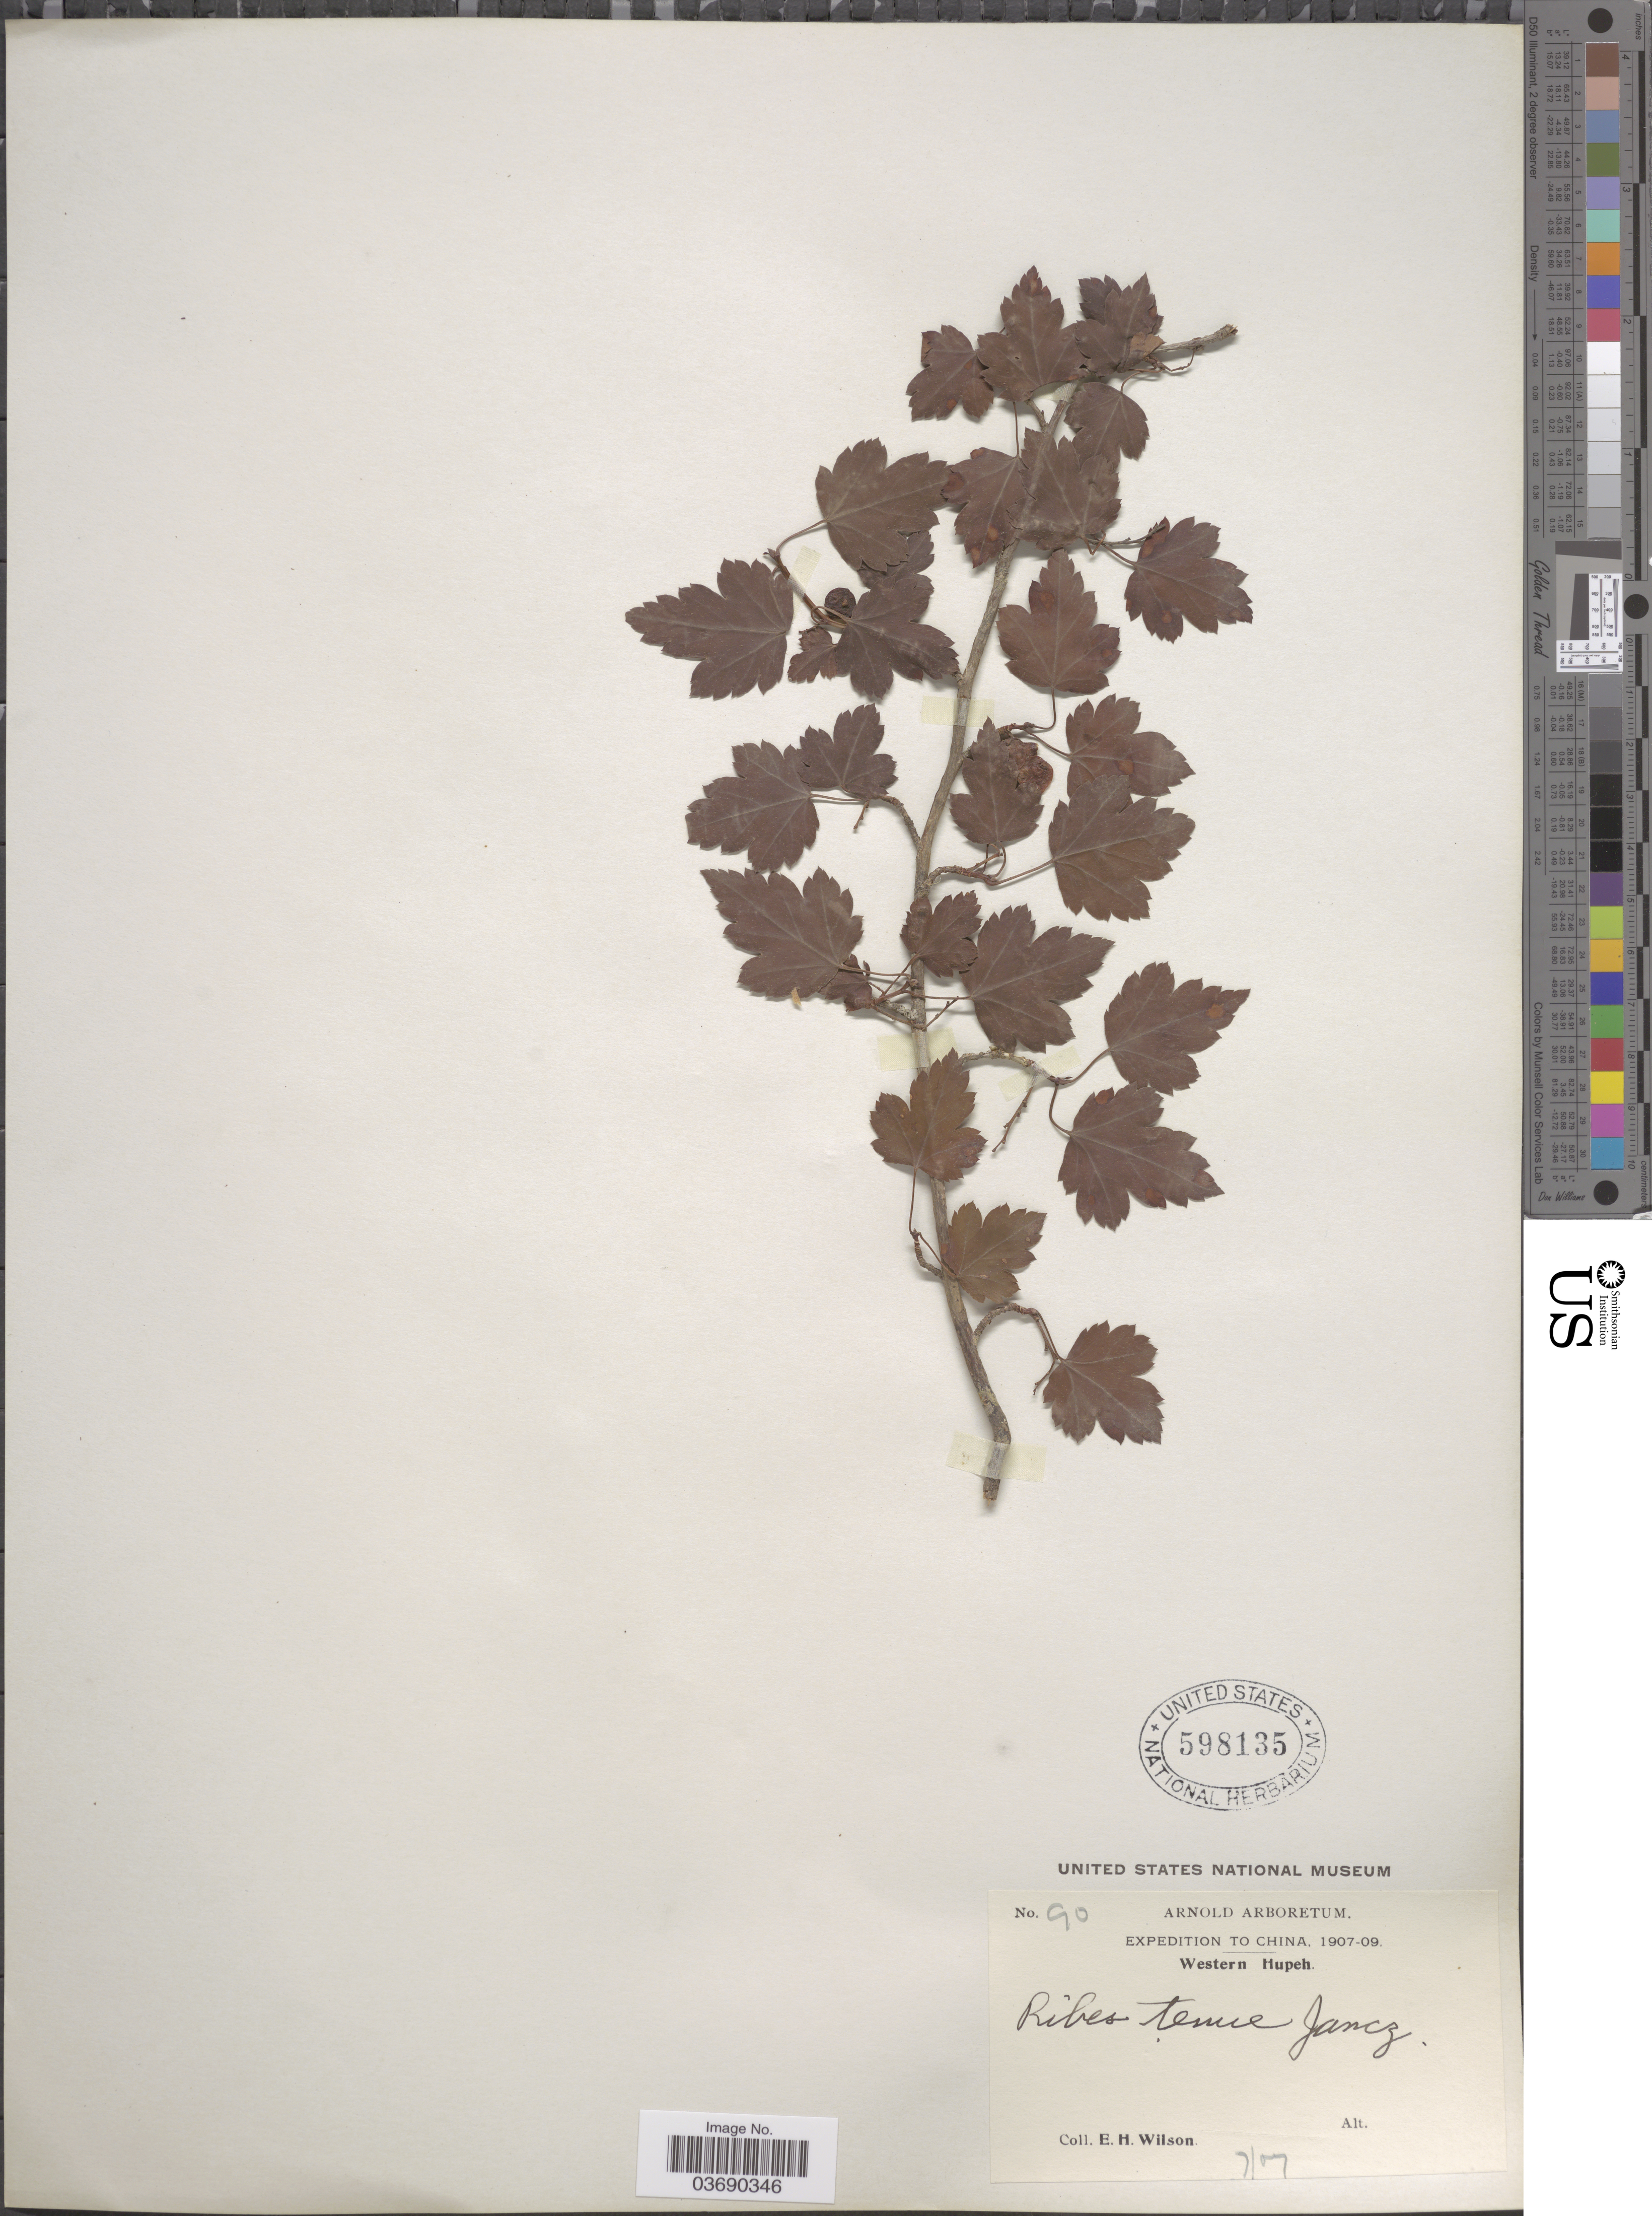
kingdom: Plantae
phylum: Tracheophyta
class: Magnoliopsida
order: Saxifragales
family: Grossulariaceae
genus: Ribes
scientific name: Ribes tenue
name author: Jancz.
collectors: E. Wilson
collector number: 90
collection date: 1907-07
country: China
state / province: Hubei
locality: China. Western Hupeh.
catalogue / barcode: US 598135